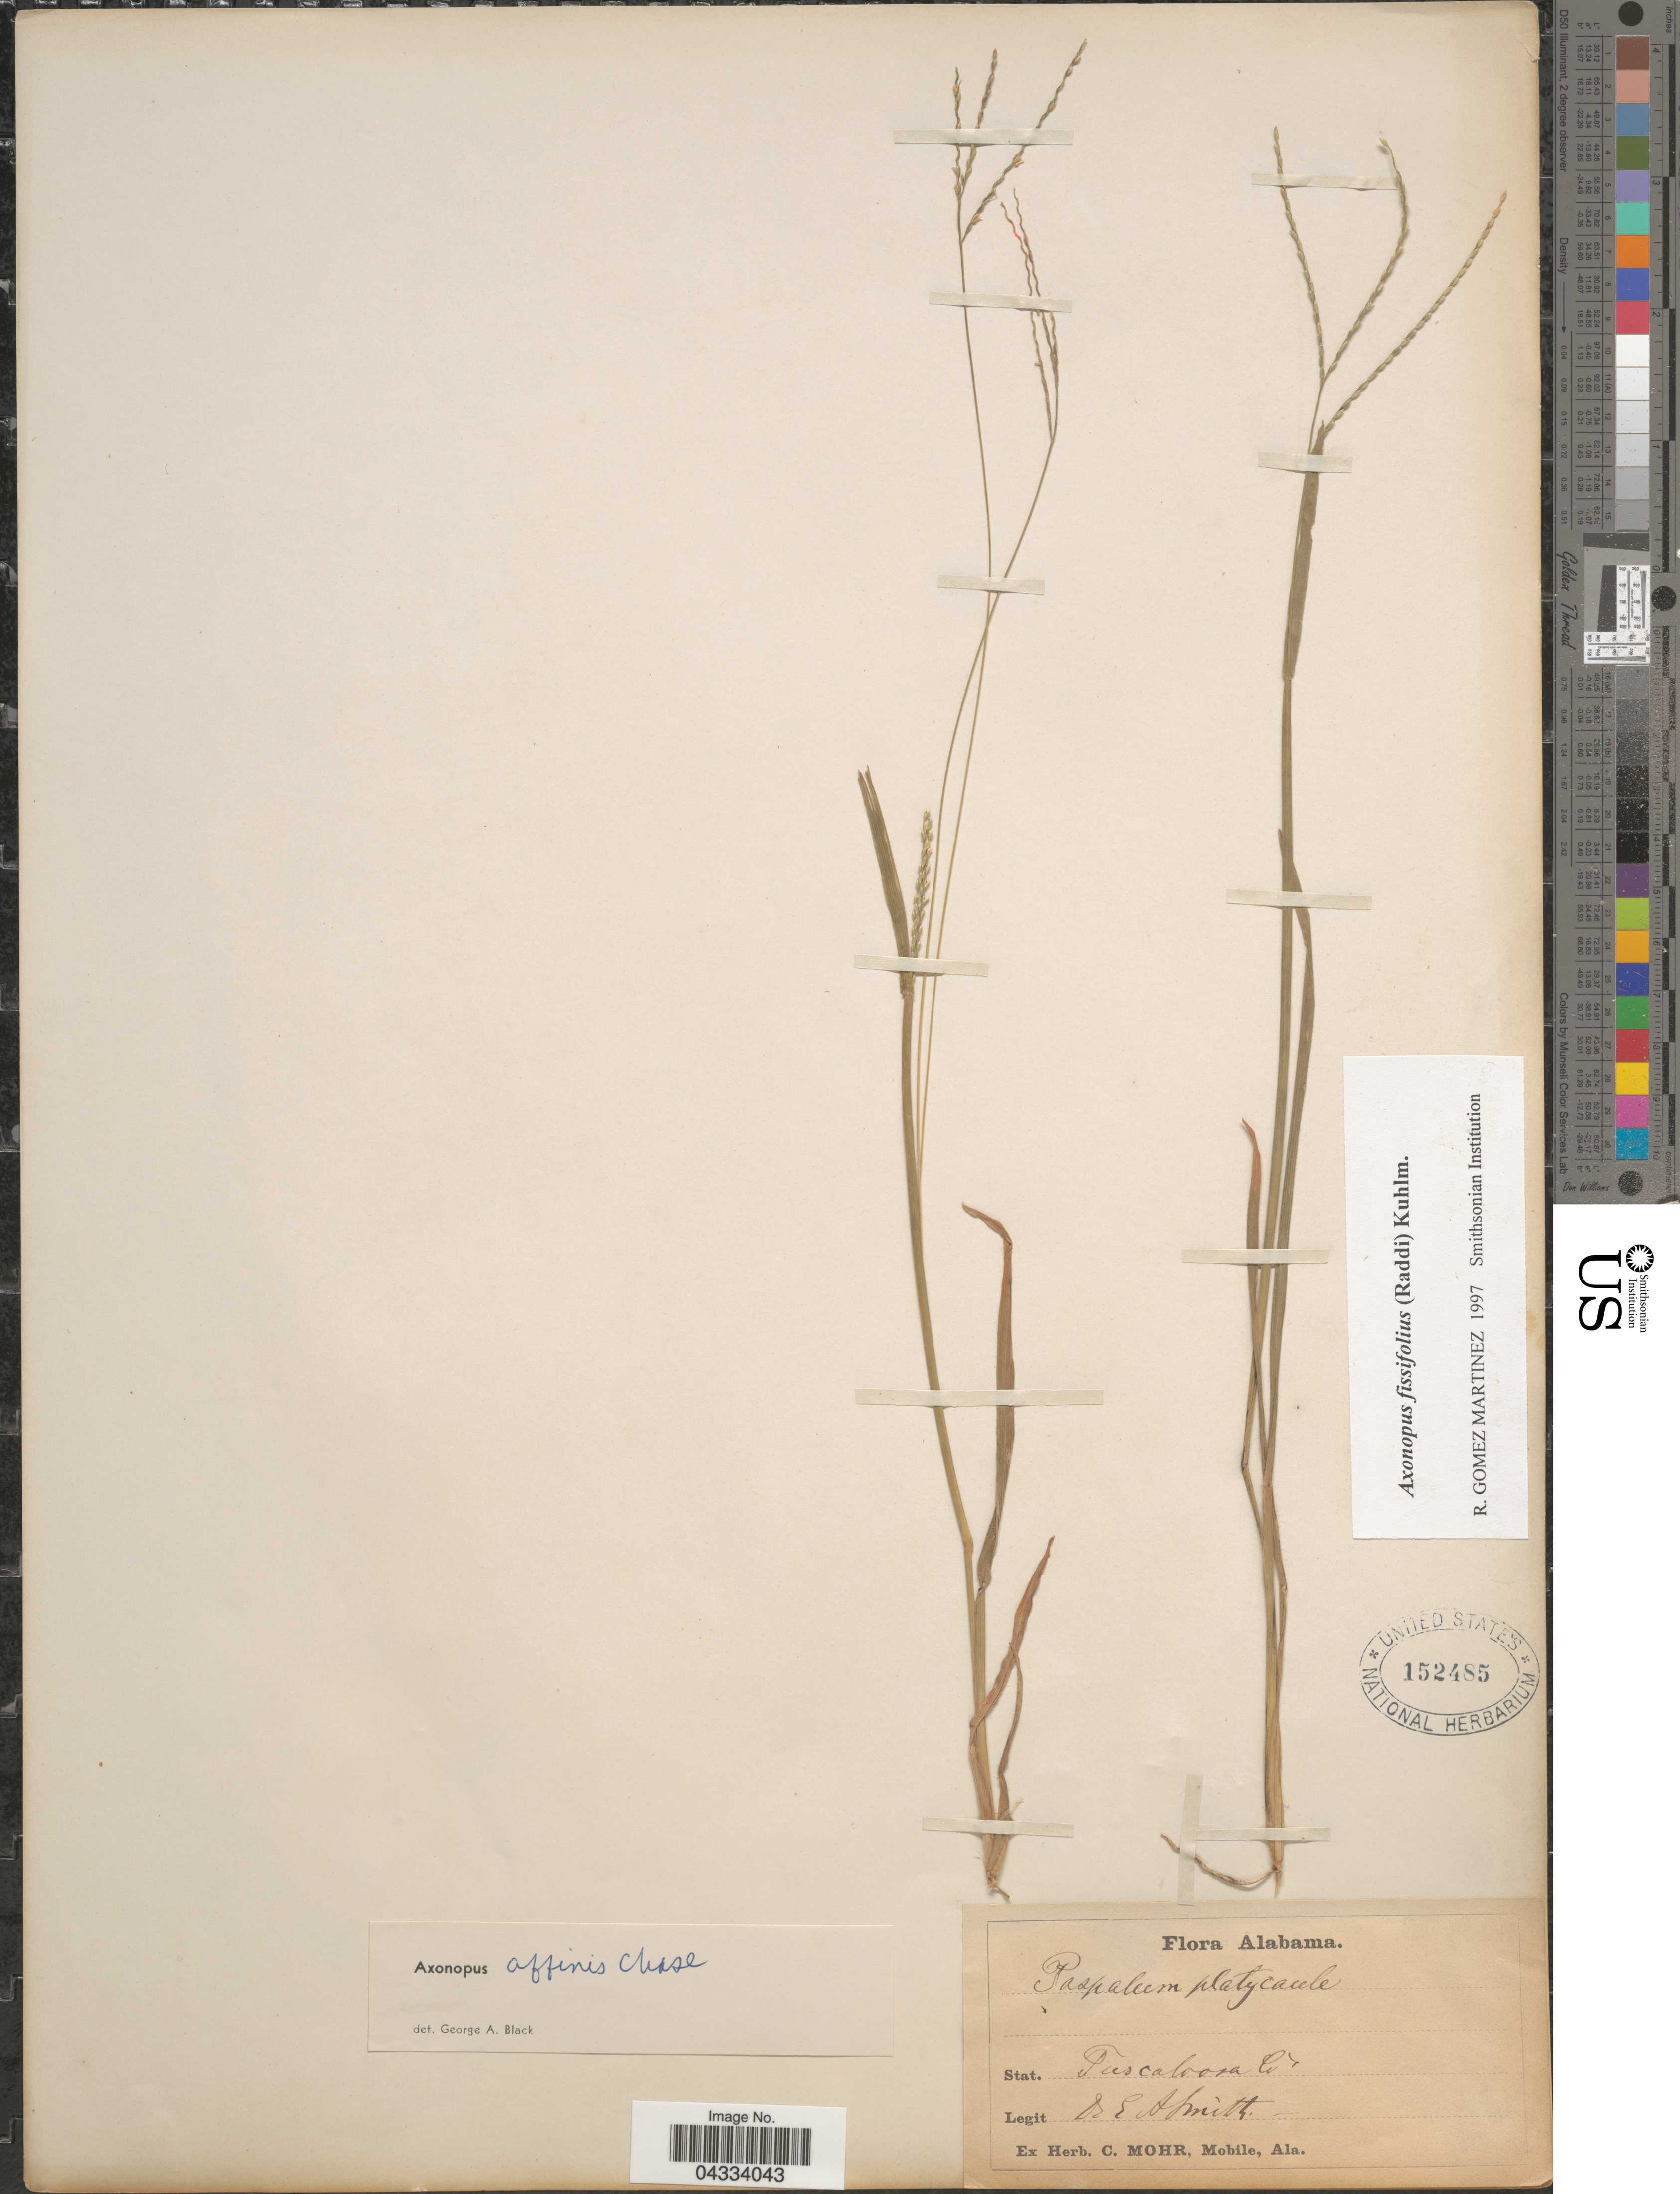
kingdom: Plantae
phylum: Tracheophyta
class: Liliopsida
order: Poales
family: Poaceae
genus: Axonopus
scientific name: Axonopus fissifolius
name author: (Raddi) Kuhlm.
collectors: E. A. Smith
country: United States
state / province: Alabama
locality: Tuscaloosa Co.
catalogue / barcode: US 152485